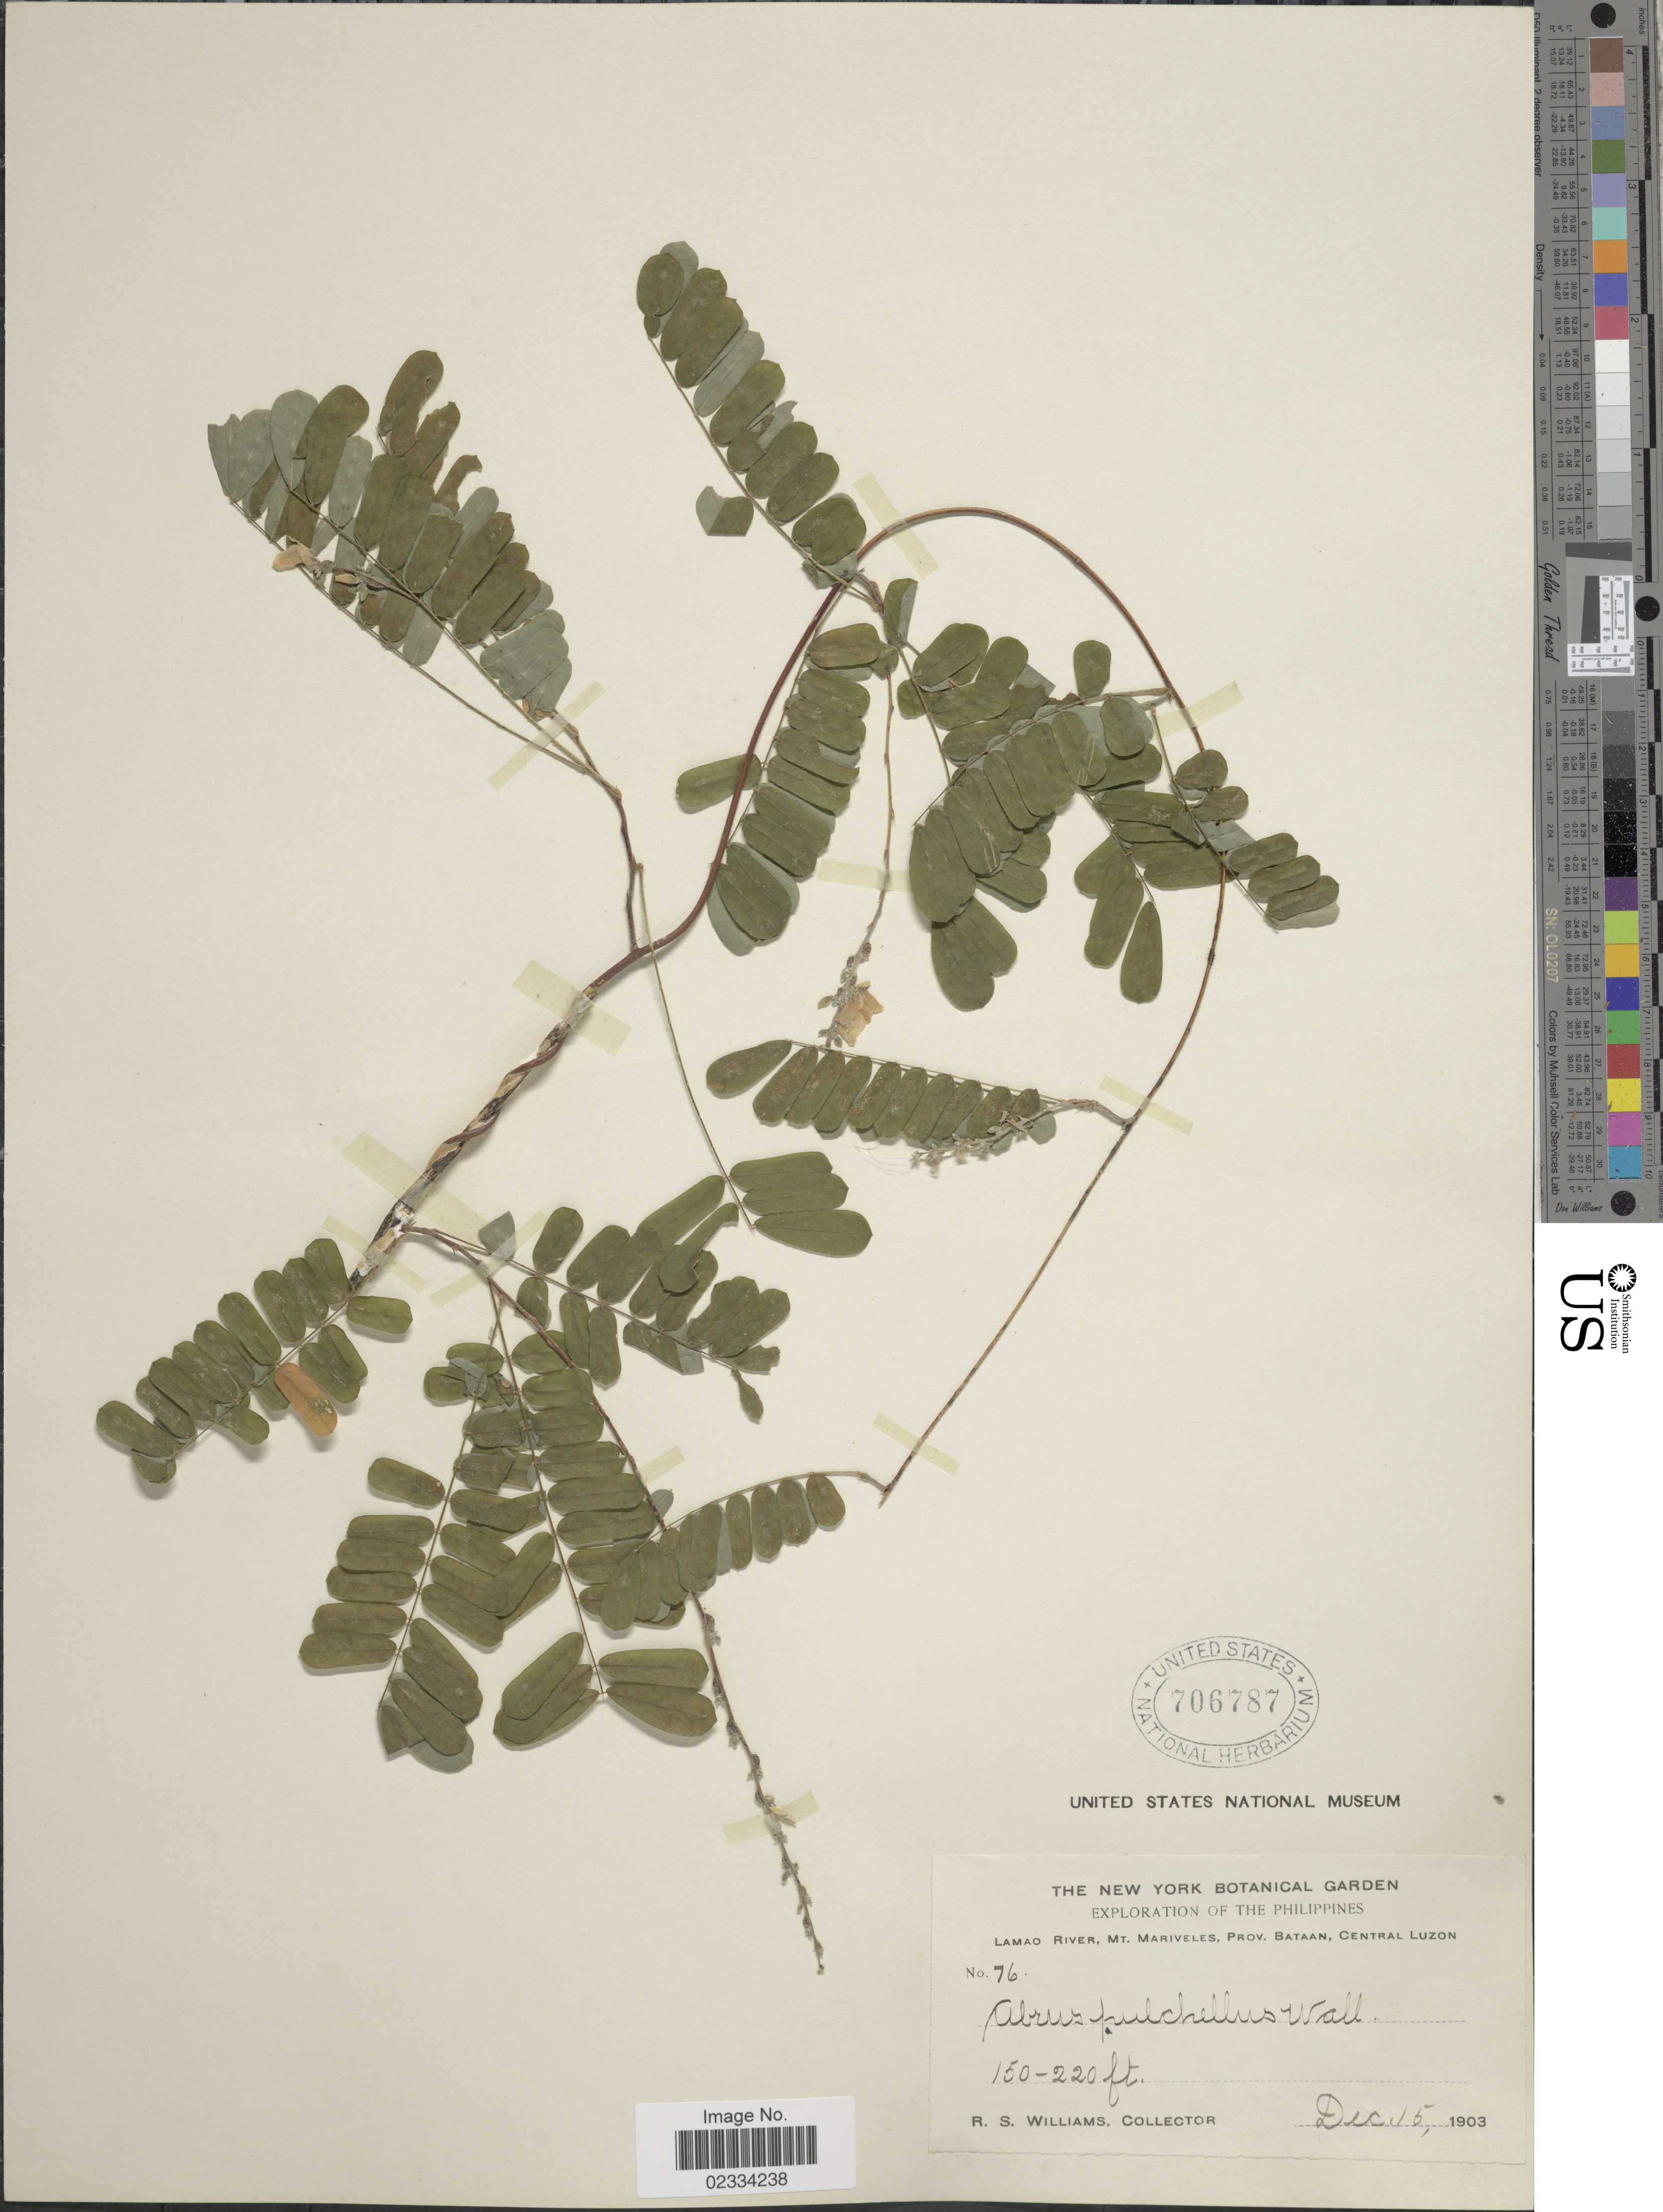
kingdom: Plantae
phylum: Tracheophyta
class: Magnoliopsida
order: Fabales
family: Fabaceae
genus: Abrus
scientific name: Abrus fruticulosus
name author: Wall. ex Wight & Arn.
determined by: Strong, Mark T., (BOT), Smithsonian Institution - National Museum of Natural History (UNITED STATES)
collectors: R. S. Williams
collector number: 76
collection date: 1903-12-15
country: Philippines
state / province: Central Luzon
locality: Lamao River, Mt. Mariveles, Prov. Bataan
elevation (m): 46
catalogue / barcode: US 706787